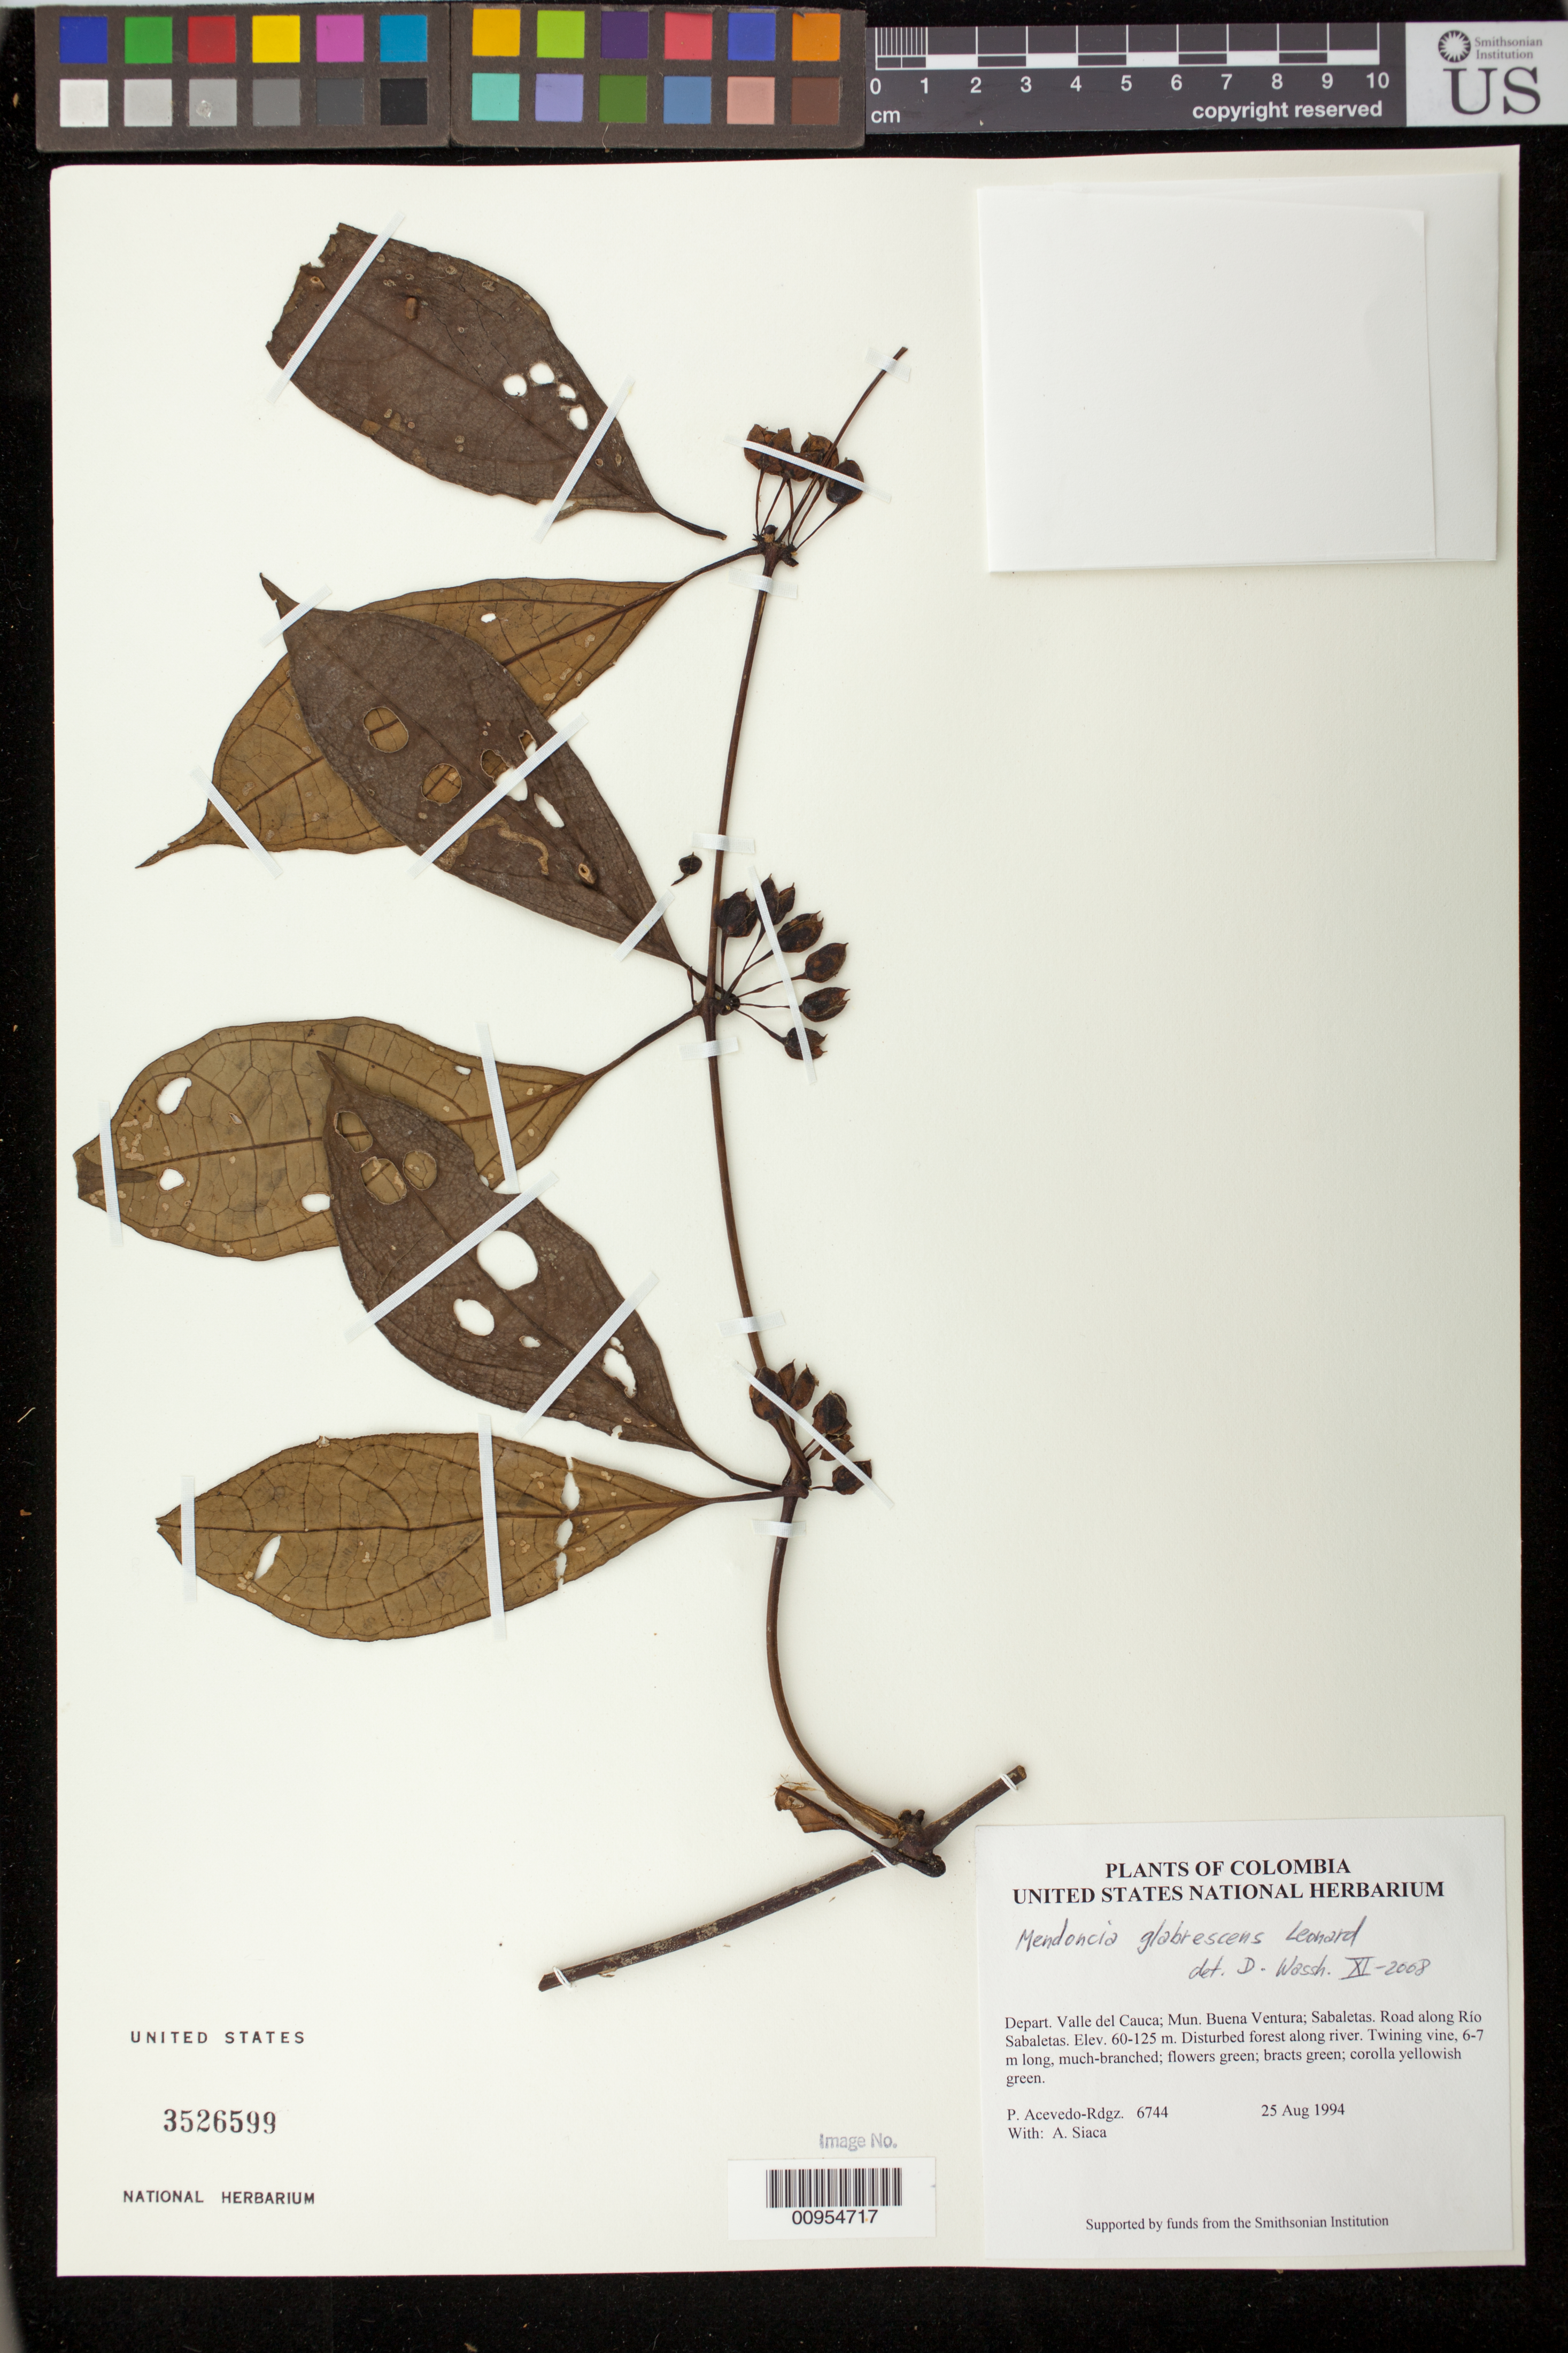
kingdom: Plantae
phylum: Tracheophyta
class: Magnoliopsida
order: Lamiales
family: Acanthaceae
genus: Mendoncia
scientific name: Mendoncia glabrescens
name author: Leonard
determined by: Wasshausen, Dieter C., (BOT), Smithsonian Institution - National Museum of Natural History (UNITED STATES)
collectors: P. Acevedo-Rodr. & A. Siaca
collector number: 6744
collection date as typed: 25 Aug 1994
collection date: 1994-08-25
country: Colombia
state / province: Valle del Cauca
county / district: Buena Ventura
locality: Depart. Valle del Cauca; Mun. Buena Ventura; Sabaletas. Road along Río Sabaletas.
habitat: Disturbed forest along river.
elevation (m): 60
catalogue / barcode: US 3526599